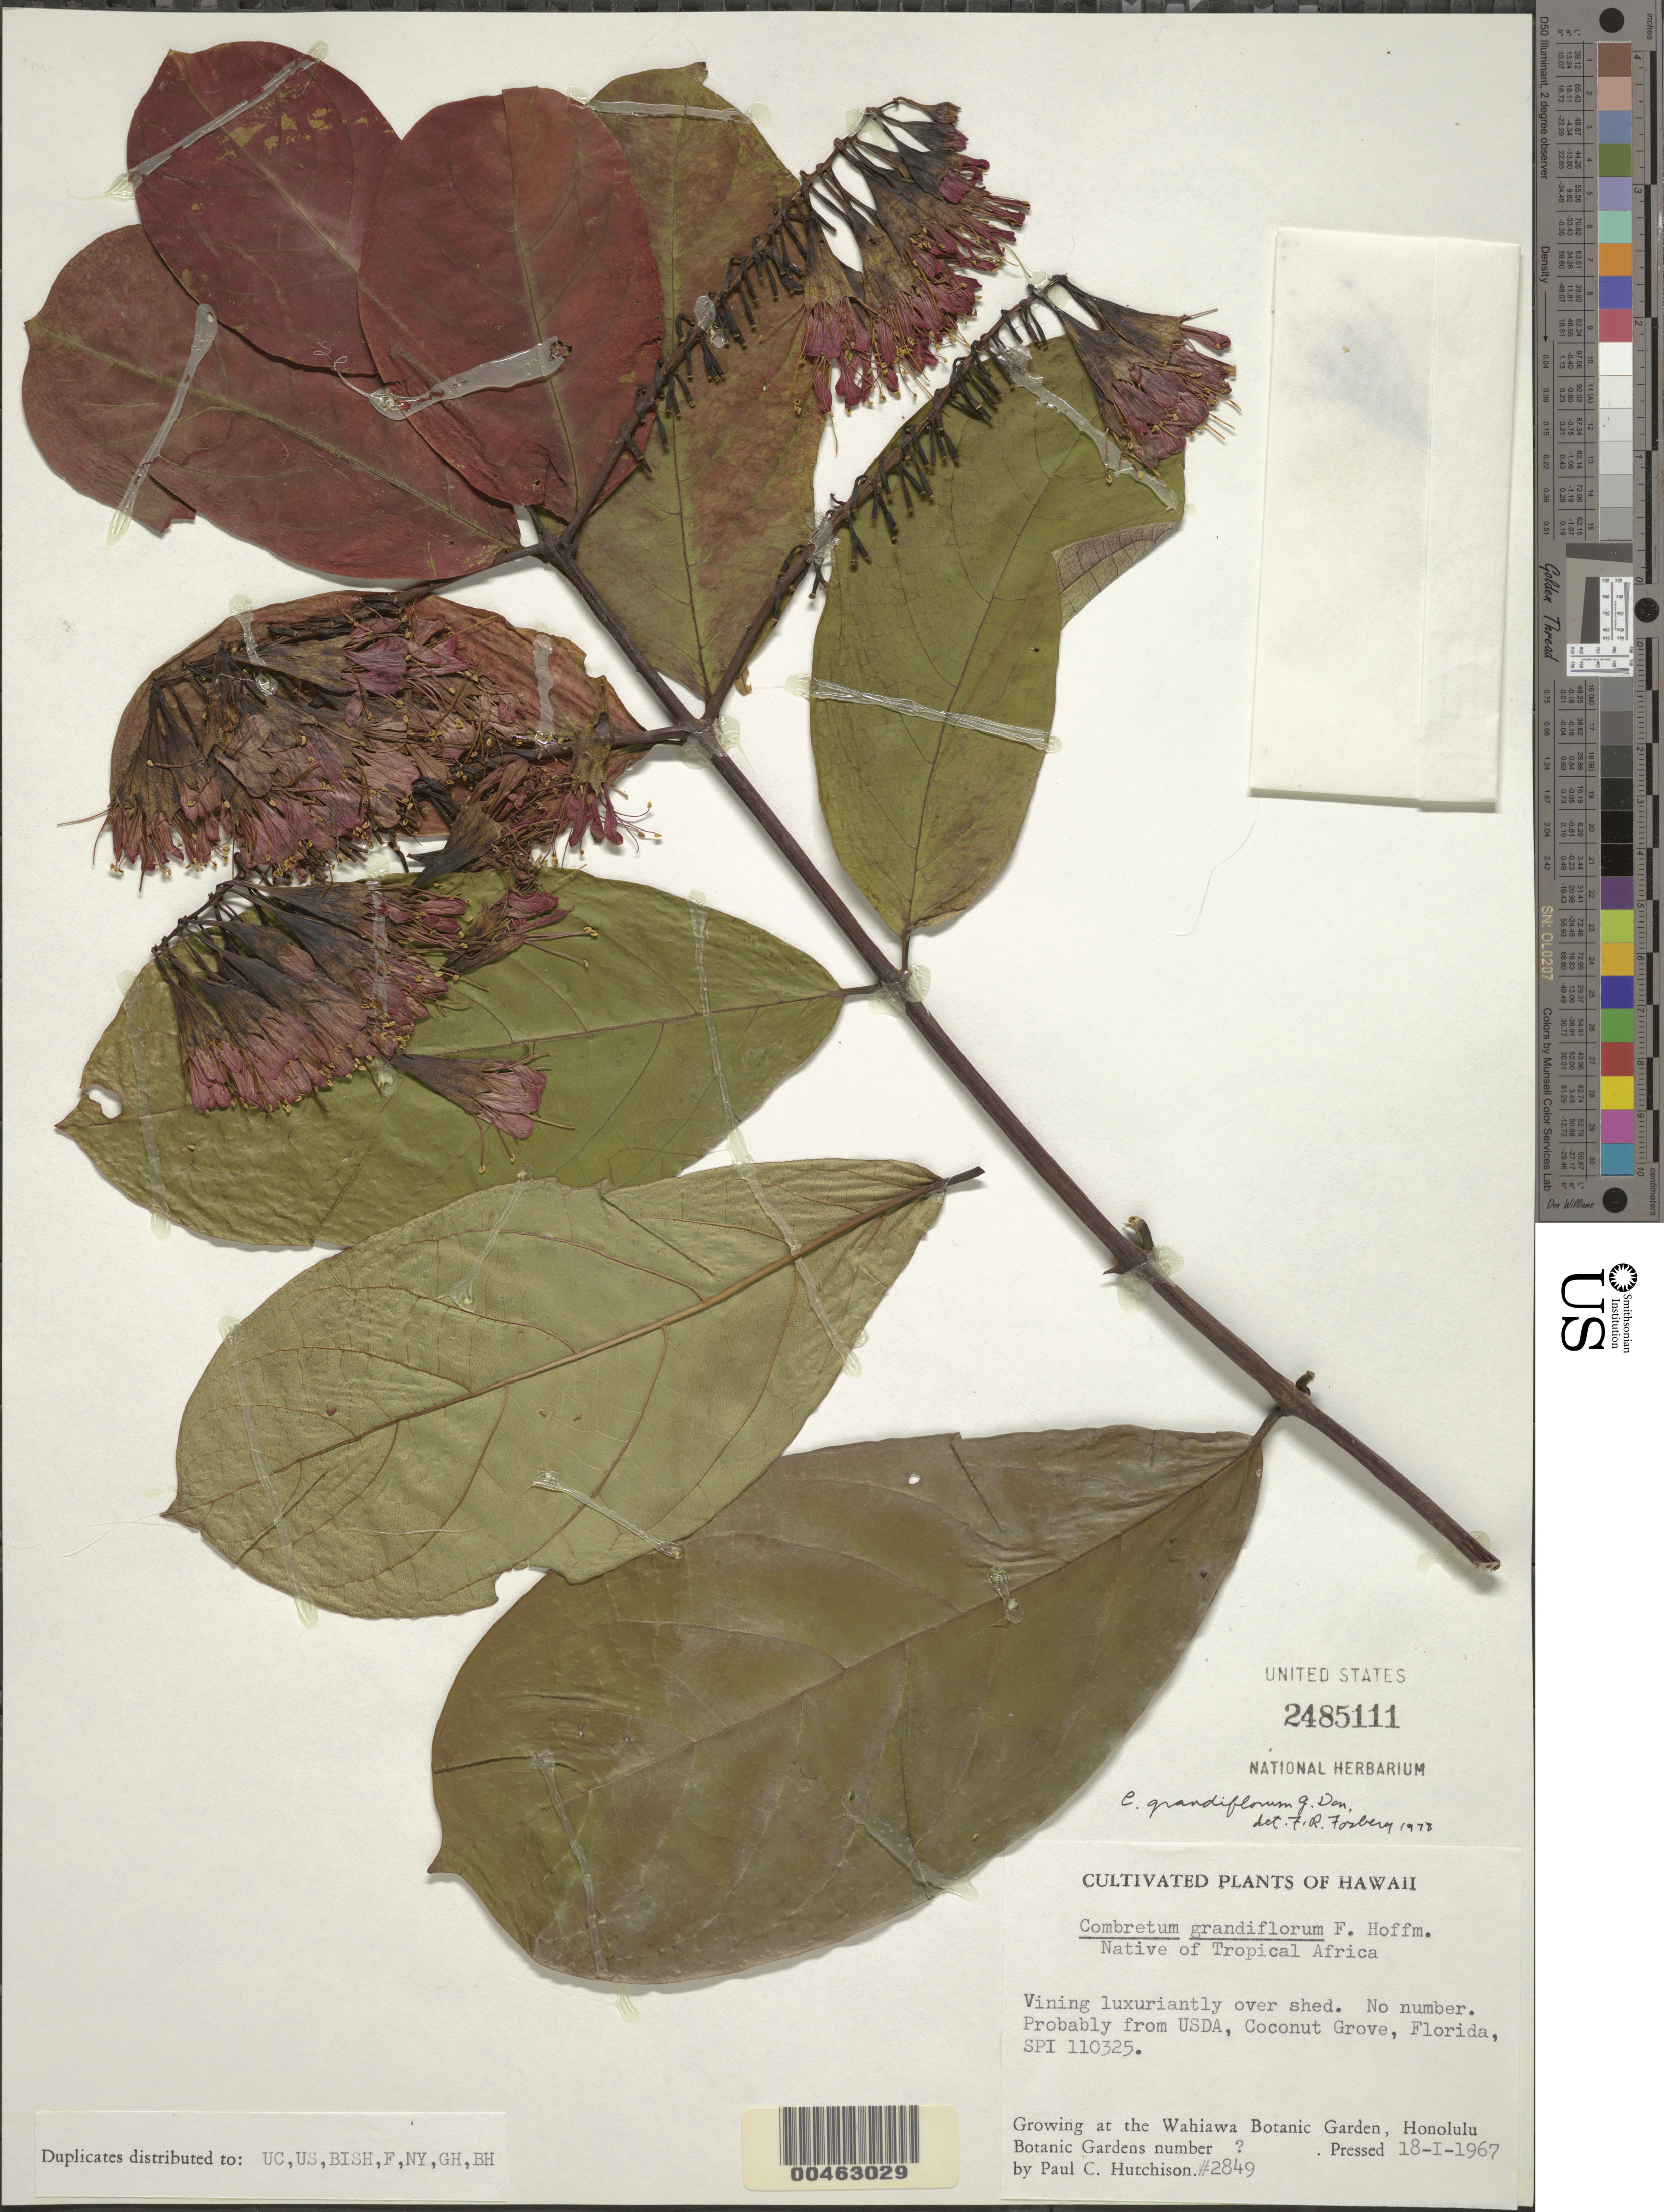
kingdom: Plantae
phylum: Tracheophyta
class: Magnoliopsida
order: Myrtales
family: Combretaceae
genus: Combretum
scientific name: Combretum grandifolium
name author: F. Hoffm.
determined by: Fosberg, F. R.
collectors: P. C. Hutchison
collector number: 2849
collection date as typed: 18 Jan 1967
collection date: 1967-01-18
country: United States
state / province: Hawaii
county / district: Honolulu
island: Oahu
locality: Growing at the Wahiawa Botanic Garden, Honolulu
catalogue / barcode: US 2485111